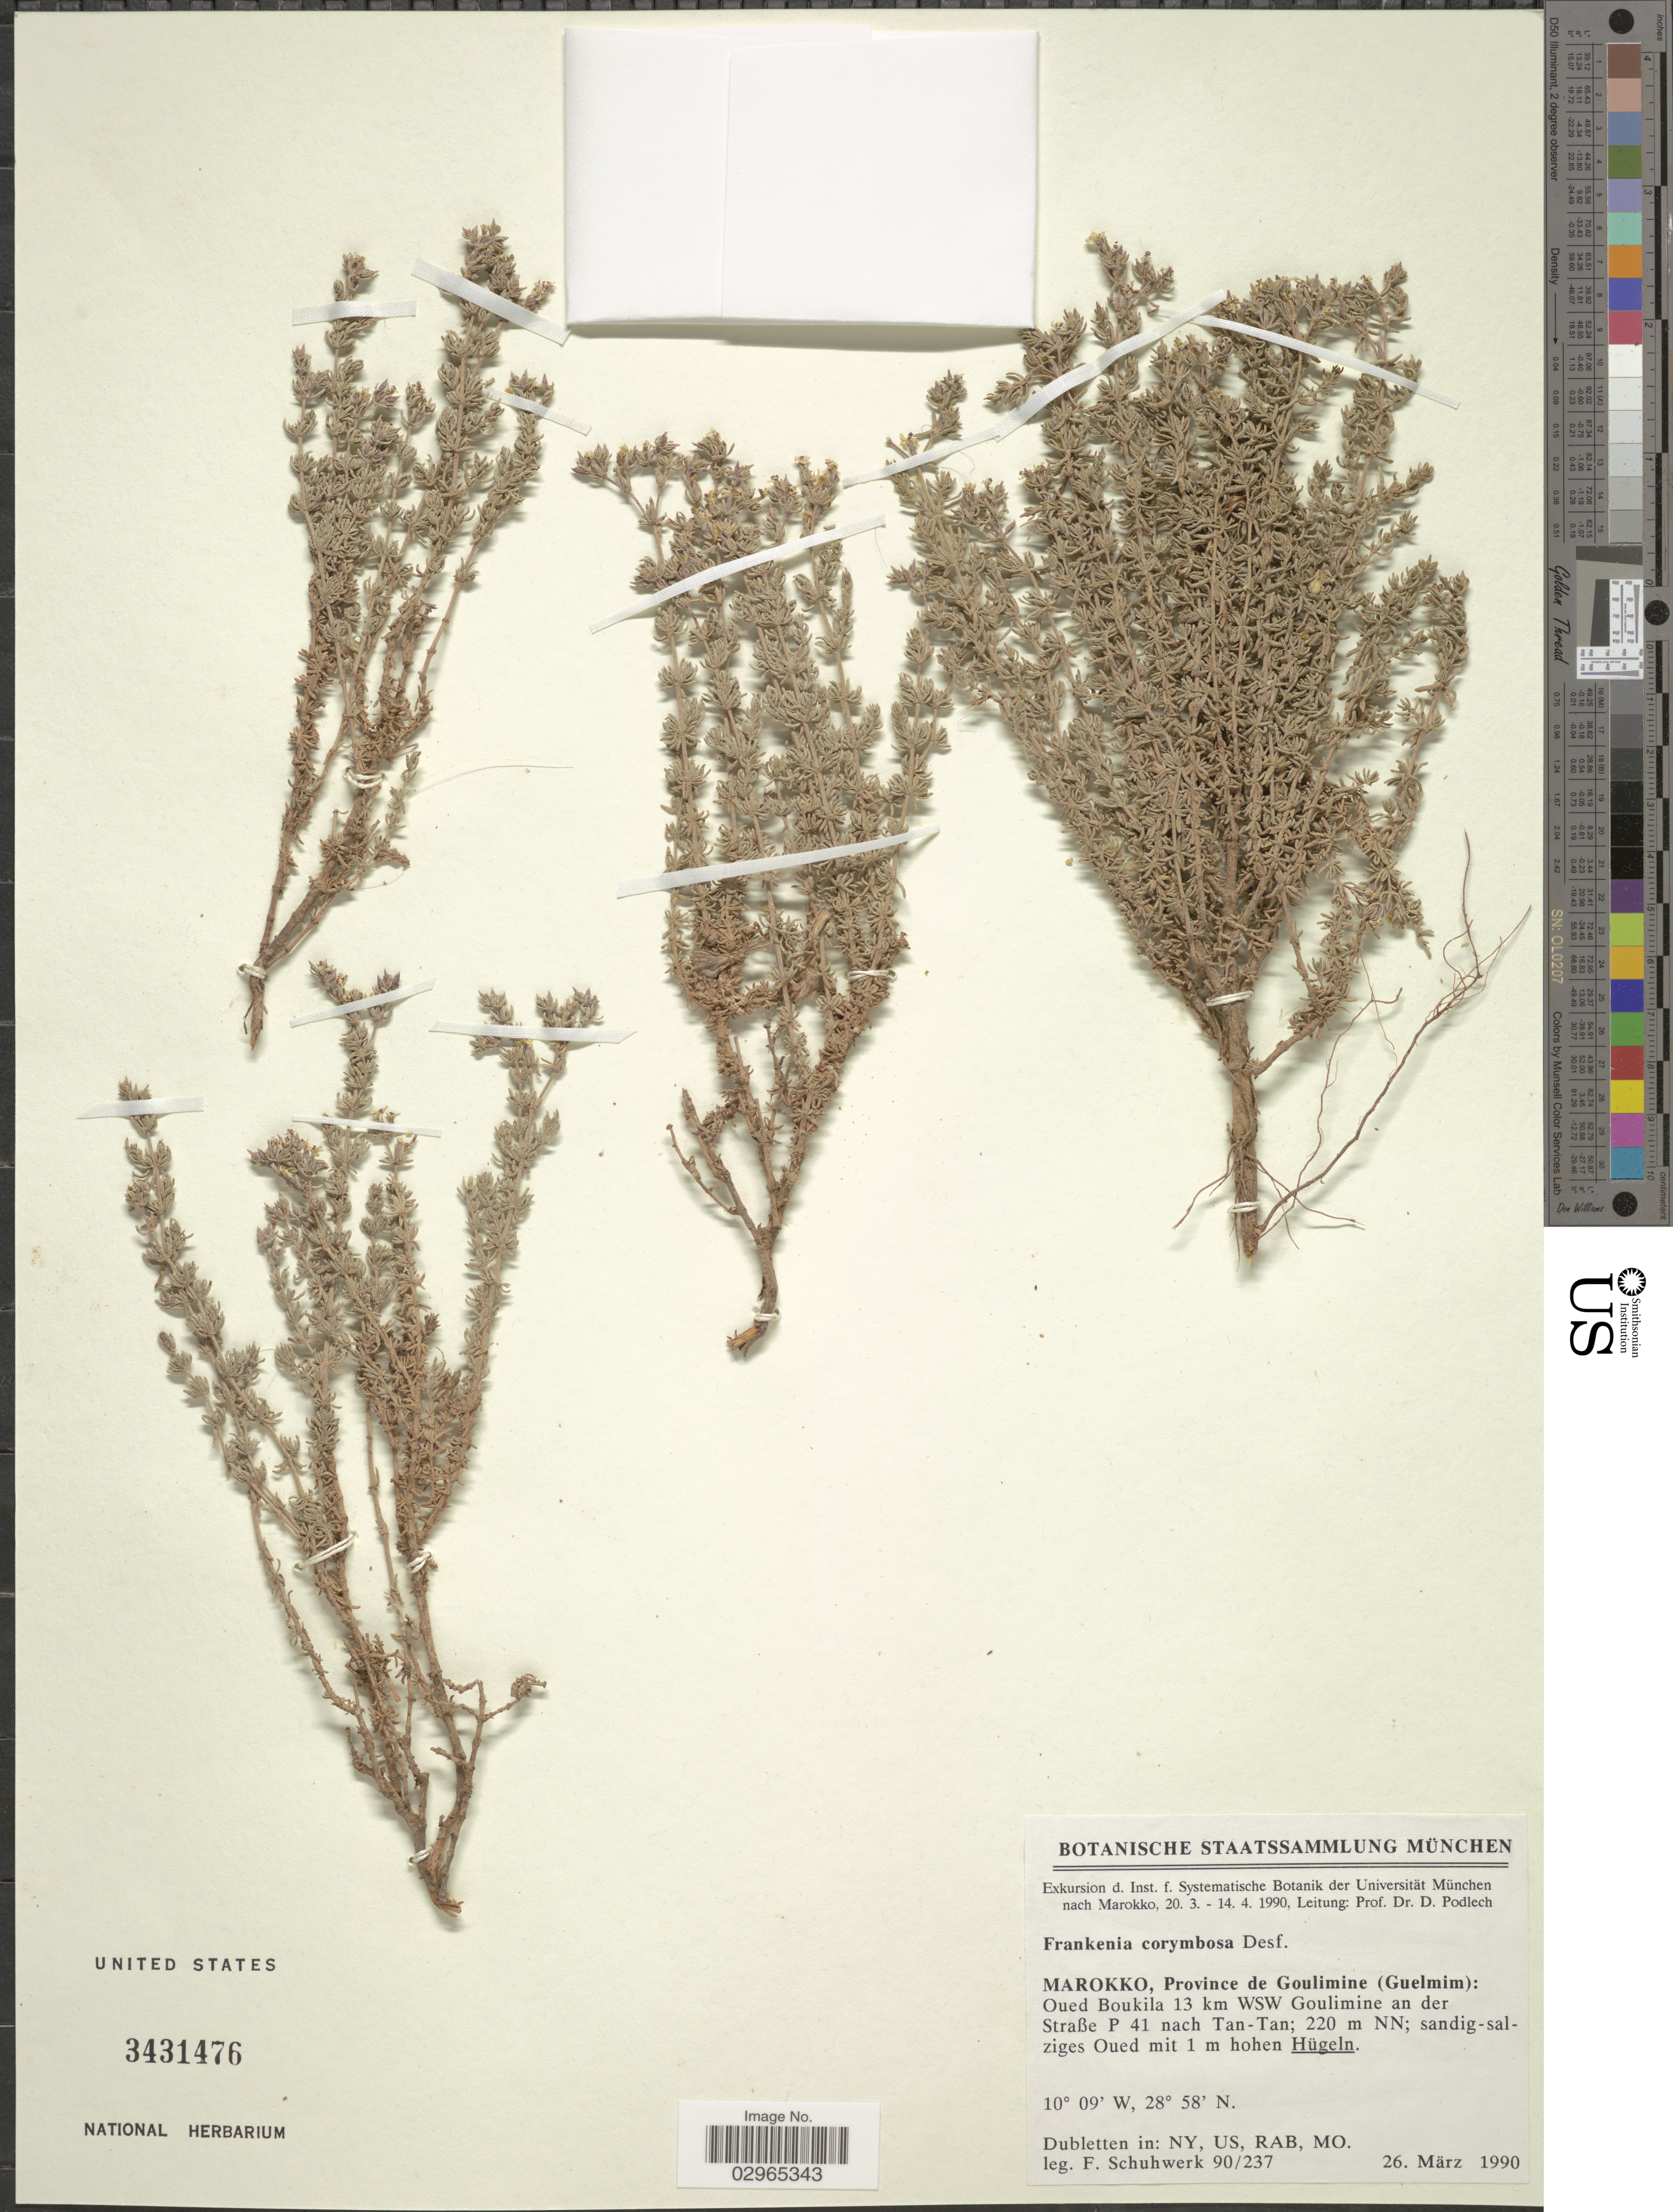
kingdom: Plantae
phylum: Tracheophyta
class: Magnoliopsida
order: Caryophyllales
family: Frankeniaceae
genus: Frankenia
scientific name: Frankenia corymbosa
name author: Desf.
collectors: Schuhwerk, F.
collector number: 90/237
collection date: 1990-03-26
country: Morocco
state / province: Guelmim-Es Smara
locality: Province de Goulimine (Guelmim): Oued Boukila 13 km WSW Goulimine an der Straße P 41 nach Tan-Tan.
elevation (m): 220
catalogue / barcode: US 3431476